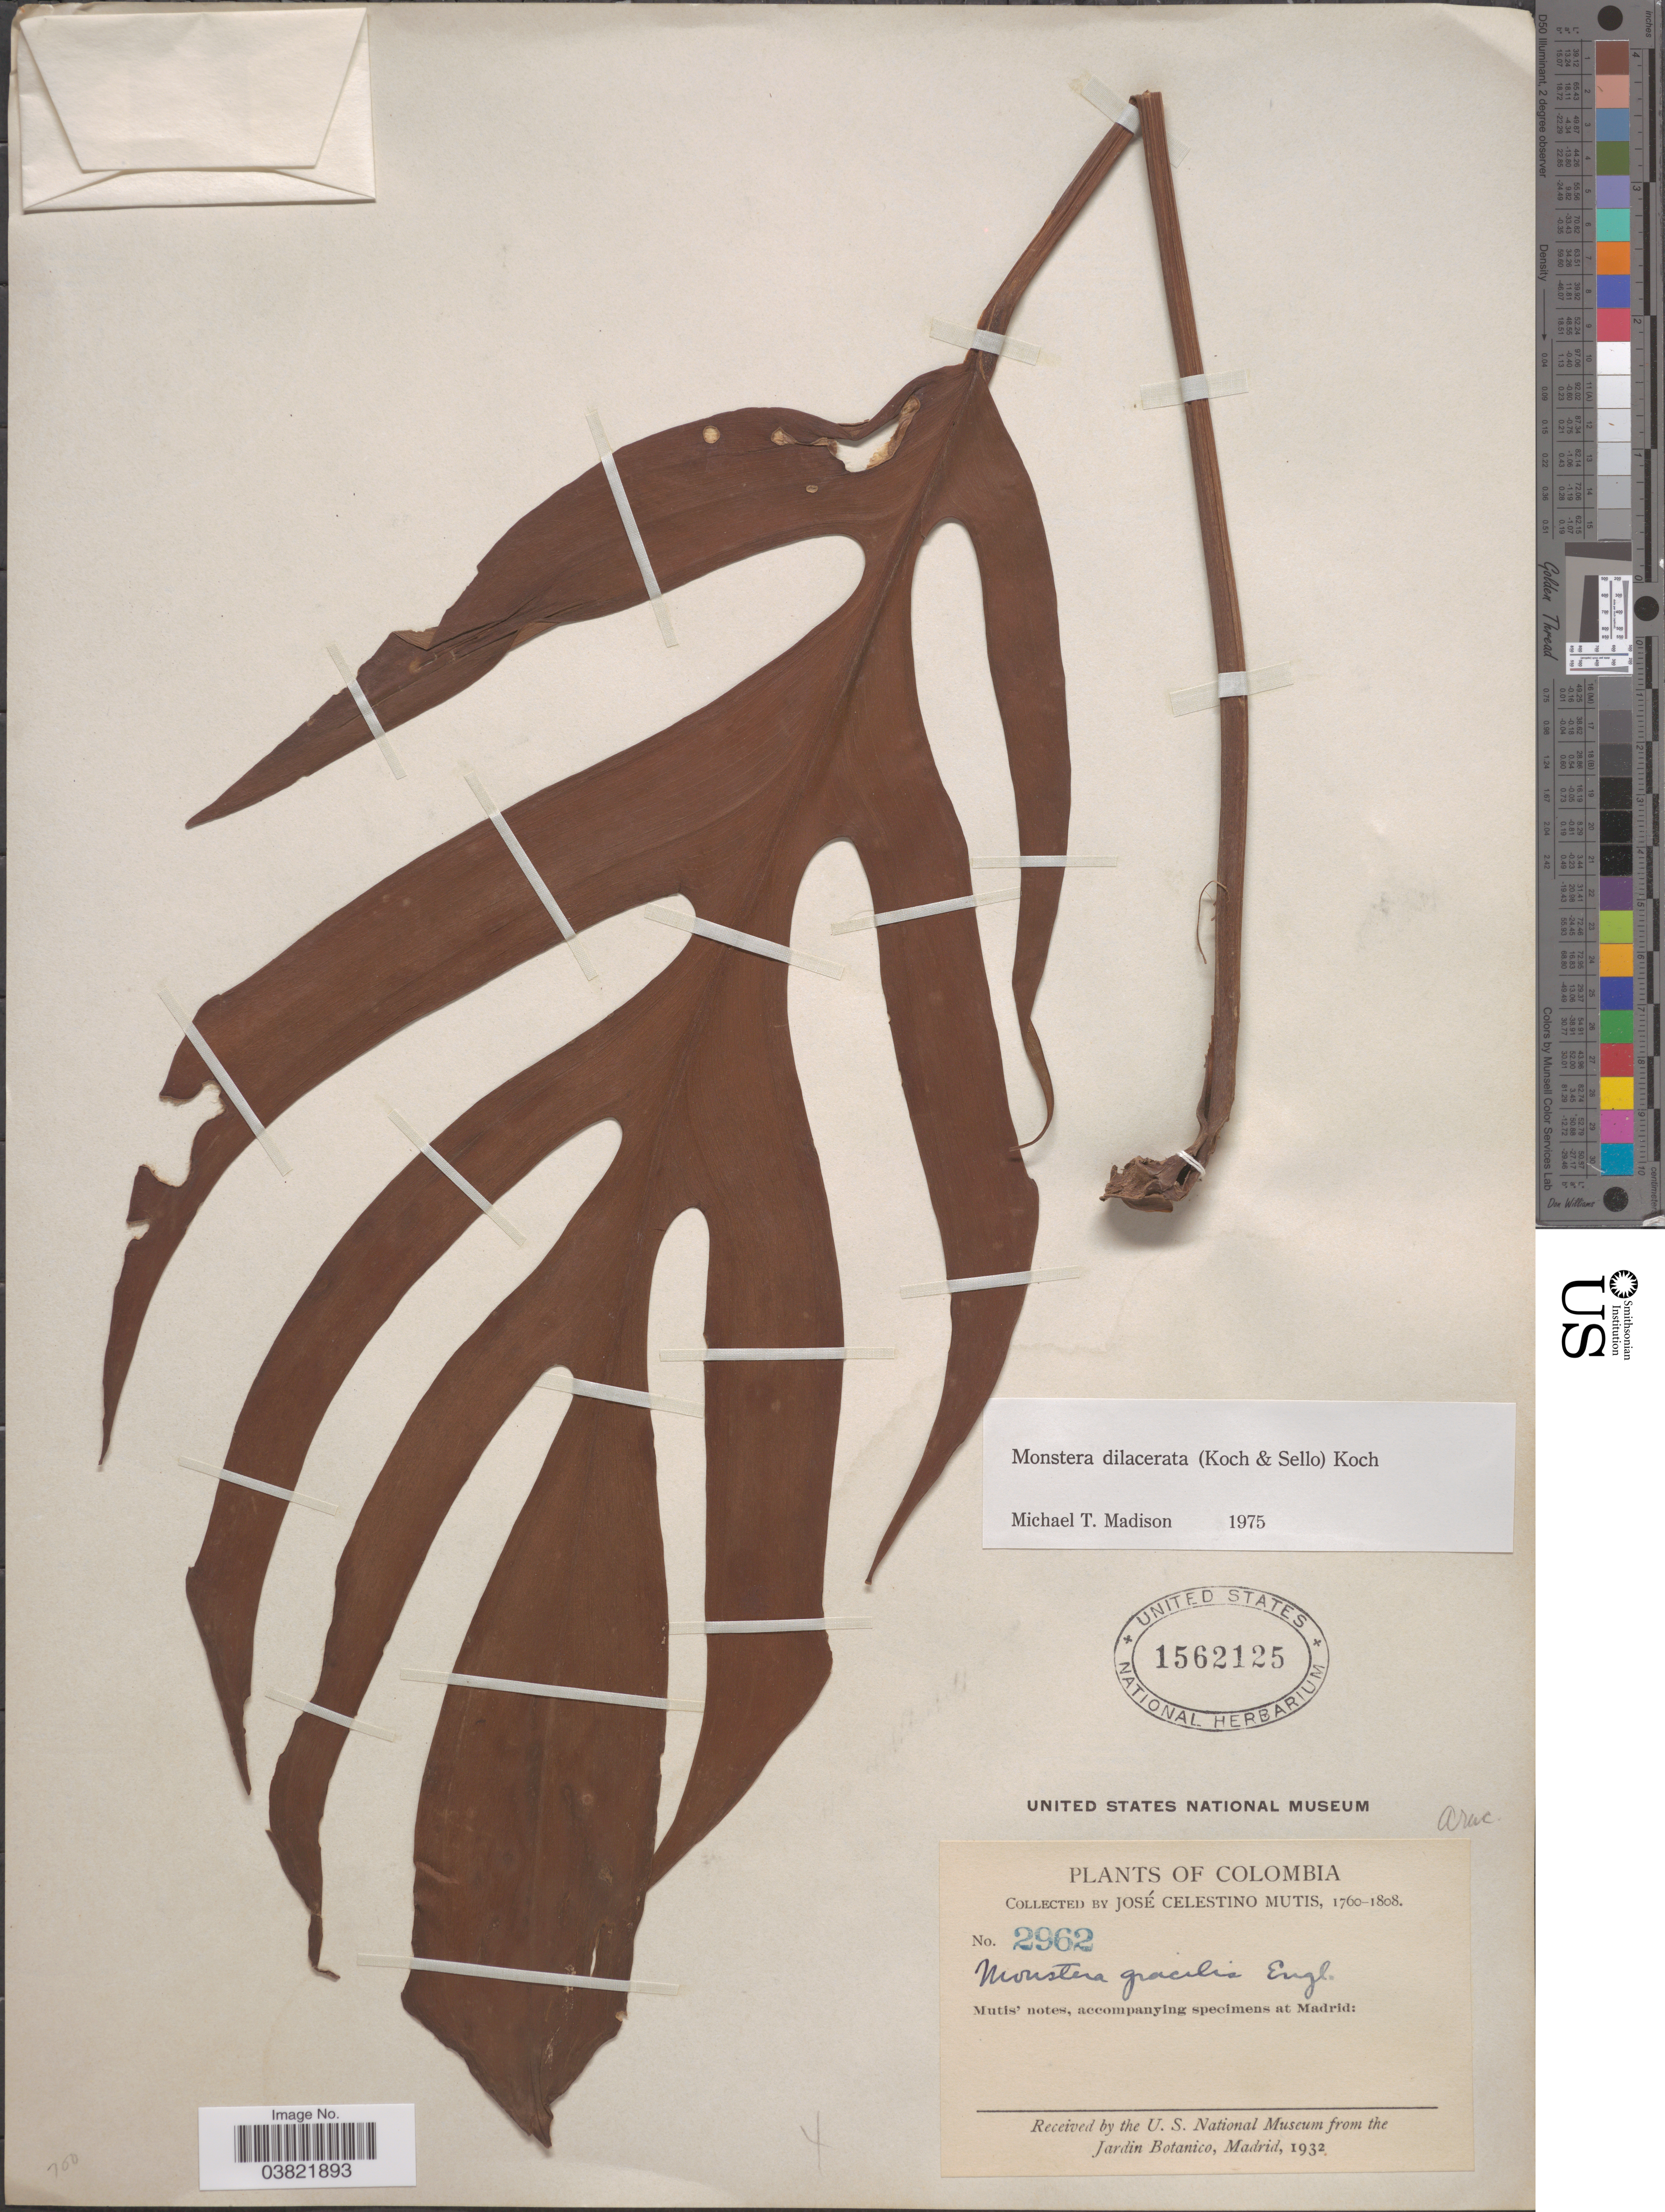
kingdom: Plantae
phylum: Tracheophyta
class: Liliopsida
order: Alismatales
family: Araceae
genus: Monstera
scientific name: Monstera dilacerata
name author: (K. Koch & Sello) K. Koch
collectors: J. C. B. Mutis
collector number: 2962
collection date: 1760/1808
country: Colombia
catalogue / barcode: US 1562125